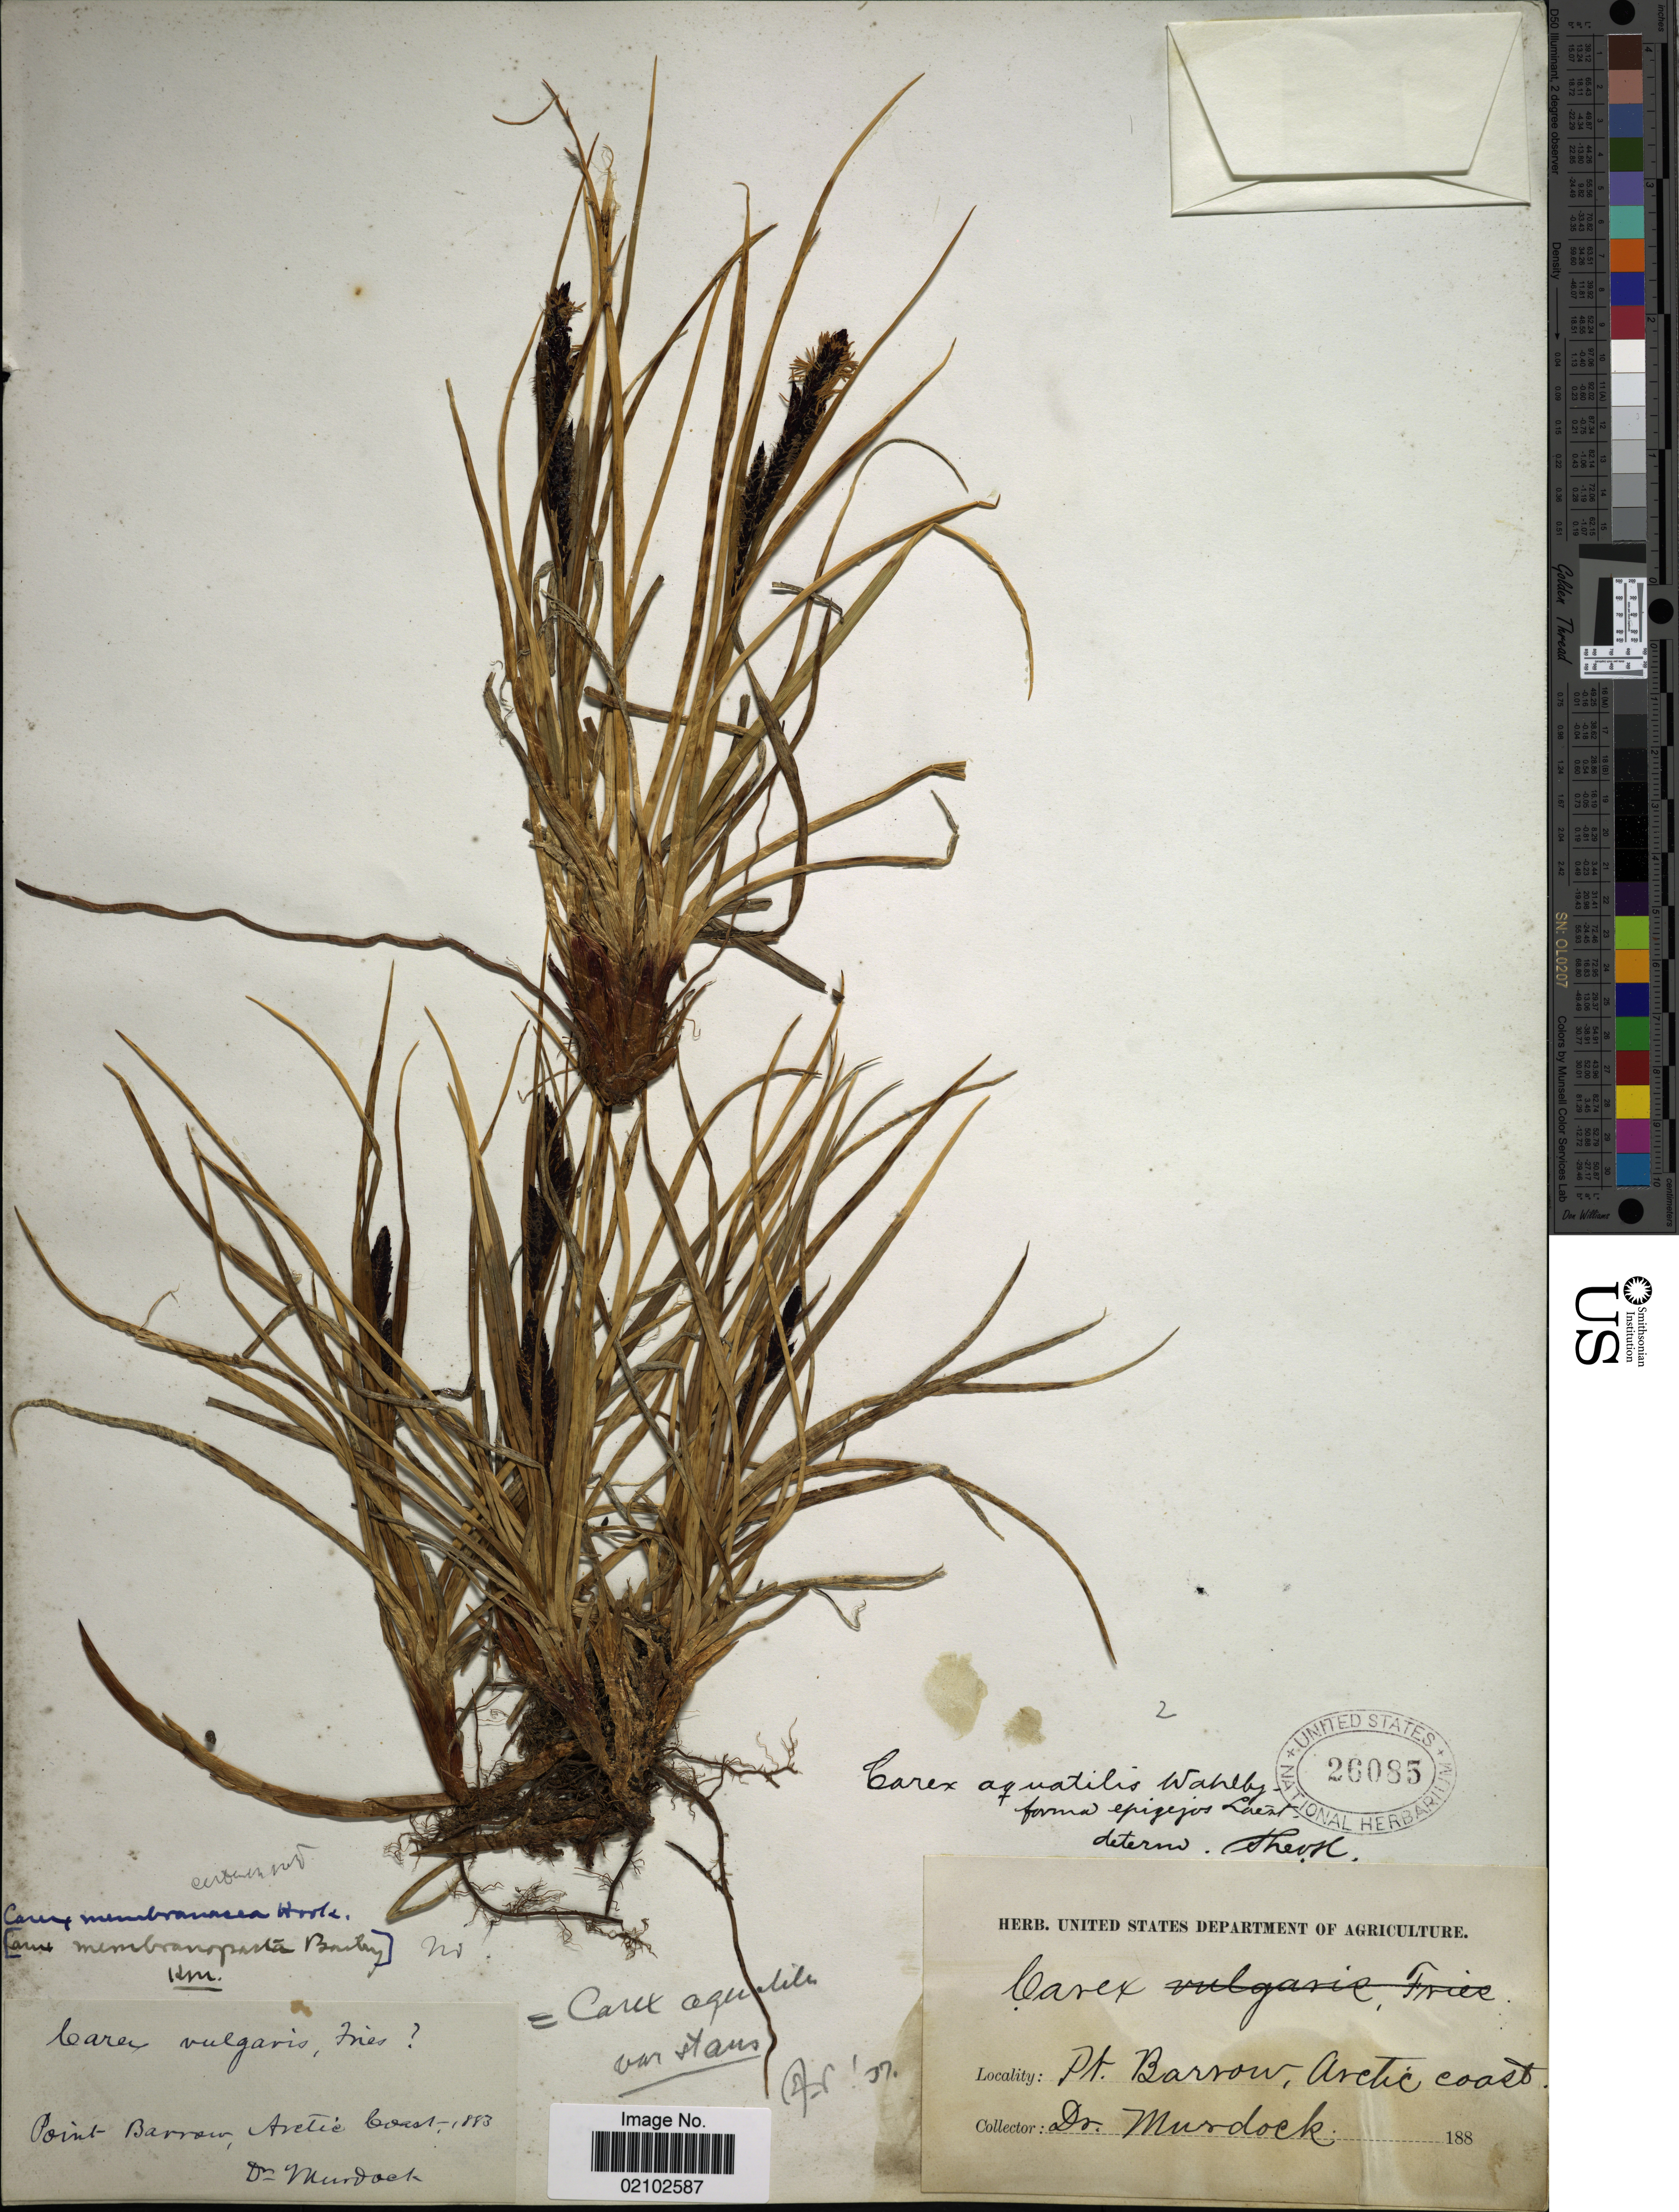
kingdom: Plantae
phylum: Tracheophyta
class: Liliopsida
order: Poales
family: Cyperaceae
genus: Carex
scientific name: Carex aquatilis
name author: Wahlenb.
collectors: -. Murdock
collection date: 1883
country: United States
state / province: Alaska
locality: Point Barrow, Arctic Coast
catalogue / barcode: US 26085